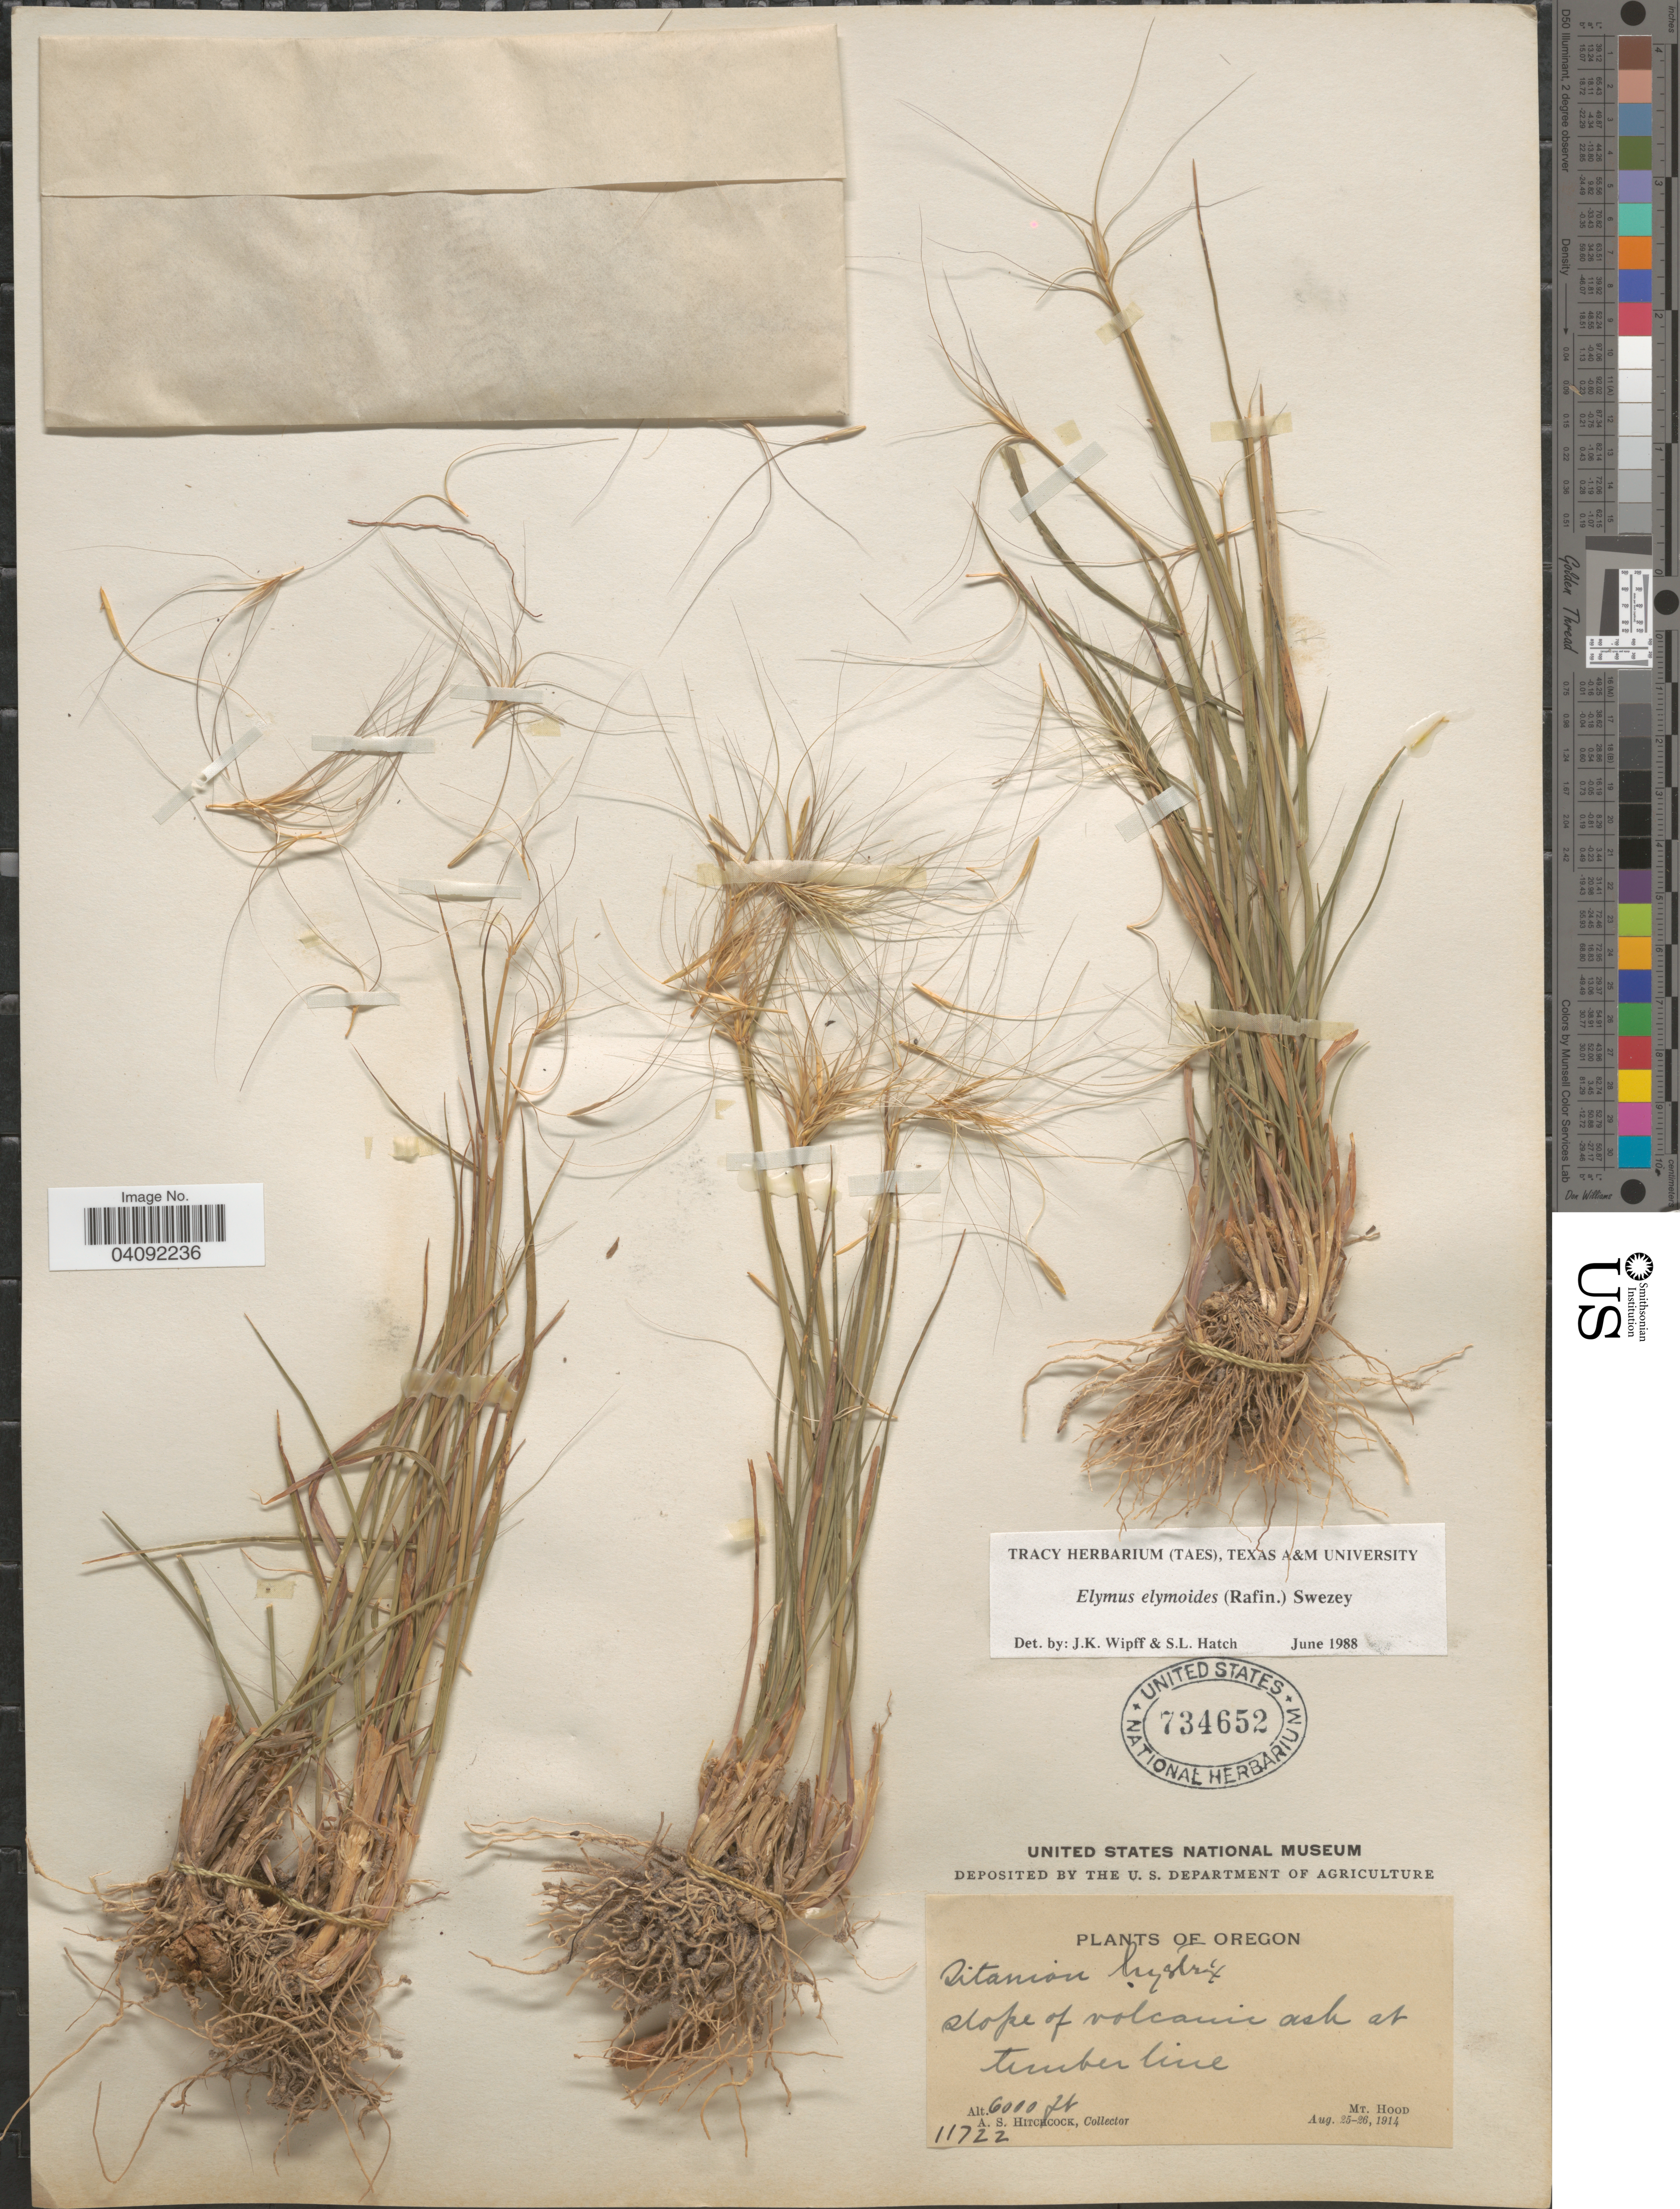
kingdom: Plantae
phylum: Tracheophyta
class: Liliopsida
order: Poales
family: Poaceae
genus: Elymus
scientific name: Elymus elymoides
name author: (Raf.) Swezey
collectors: A. S. Hitchcock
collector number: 11722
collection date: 1914-08-25/1914-08-26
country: United States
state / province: Oregon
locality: Slope of volcanic ash at timer line. Mt. Hood.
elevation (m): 1829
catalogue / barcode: US 734652